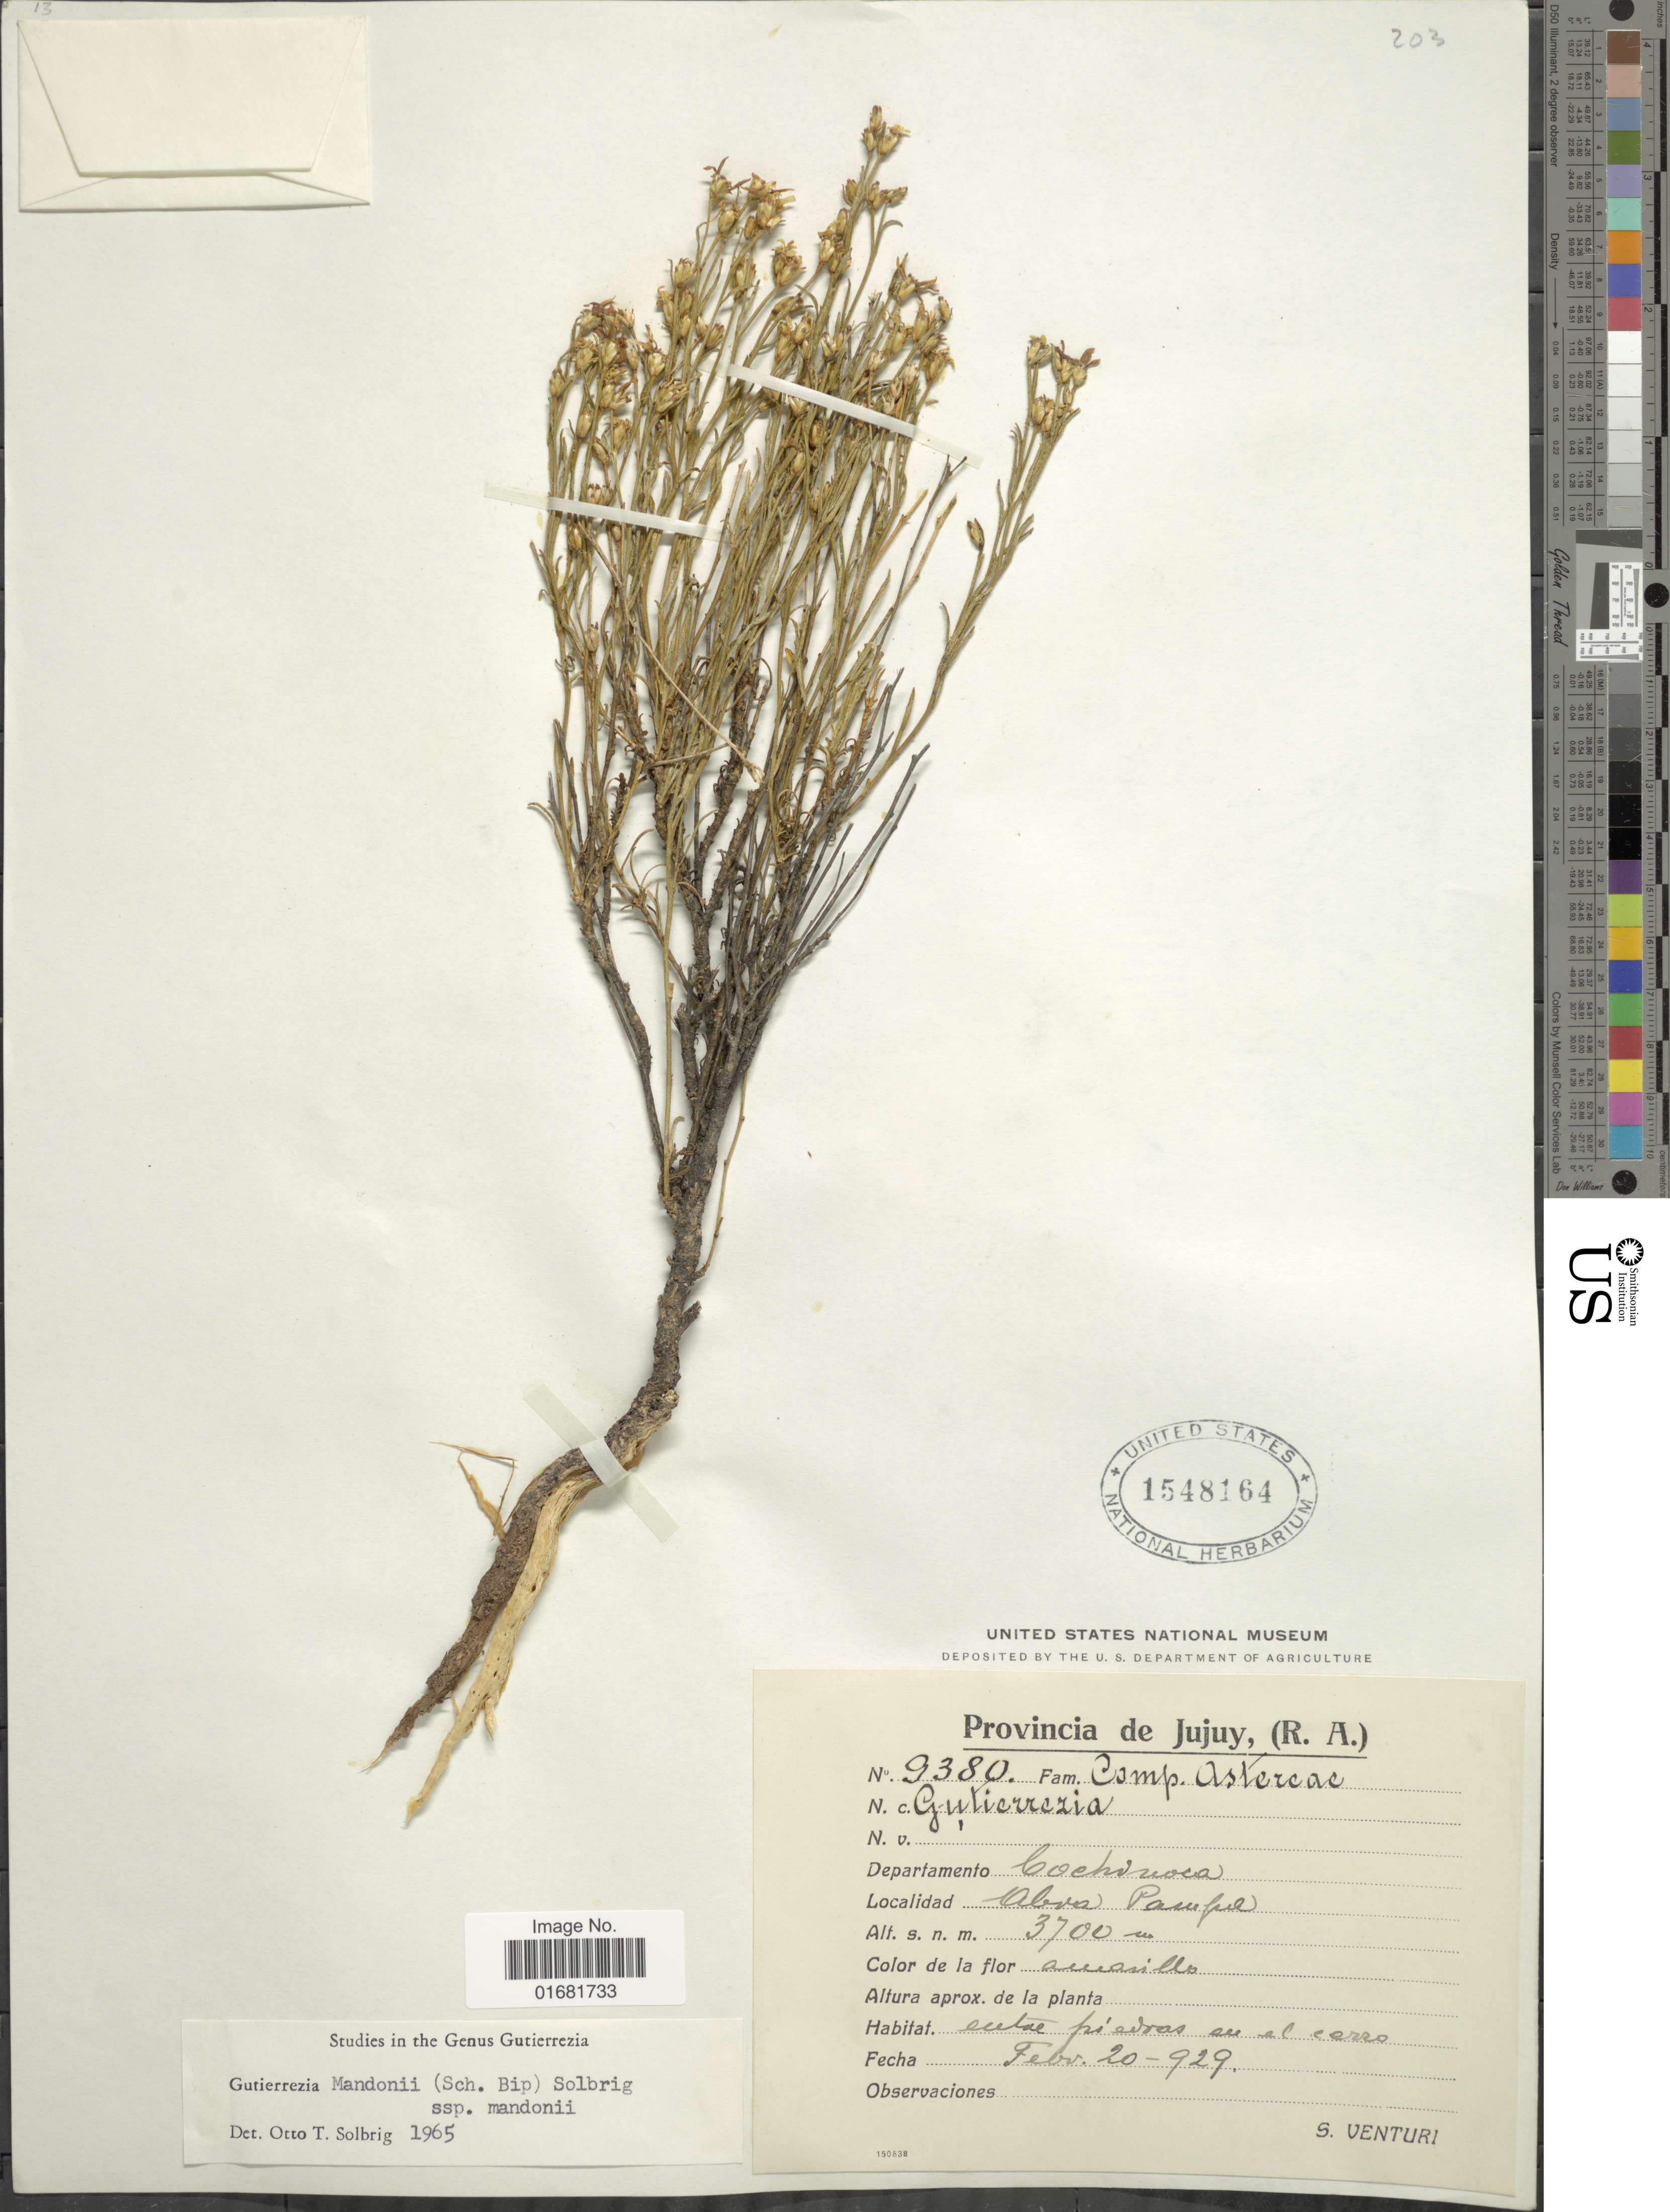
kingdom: Plantae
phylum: Tracheophyta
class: Magnoliopsida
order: Asterales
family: Asteraceae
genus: Gutierrezia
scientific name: Gutierrezia mandonii subsp. mandonii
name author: (Sch. Bip.) Solbrig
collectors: S. Venturi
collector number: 9380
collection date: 1929-02-20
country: Argentina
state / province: Jujuy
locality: Departamento Cochiuoca. Abra Pampa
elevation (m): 3700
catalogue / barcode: US 1548164